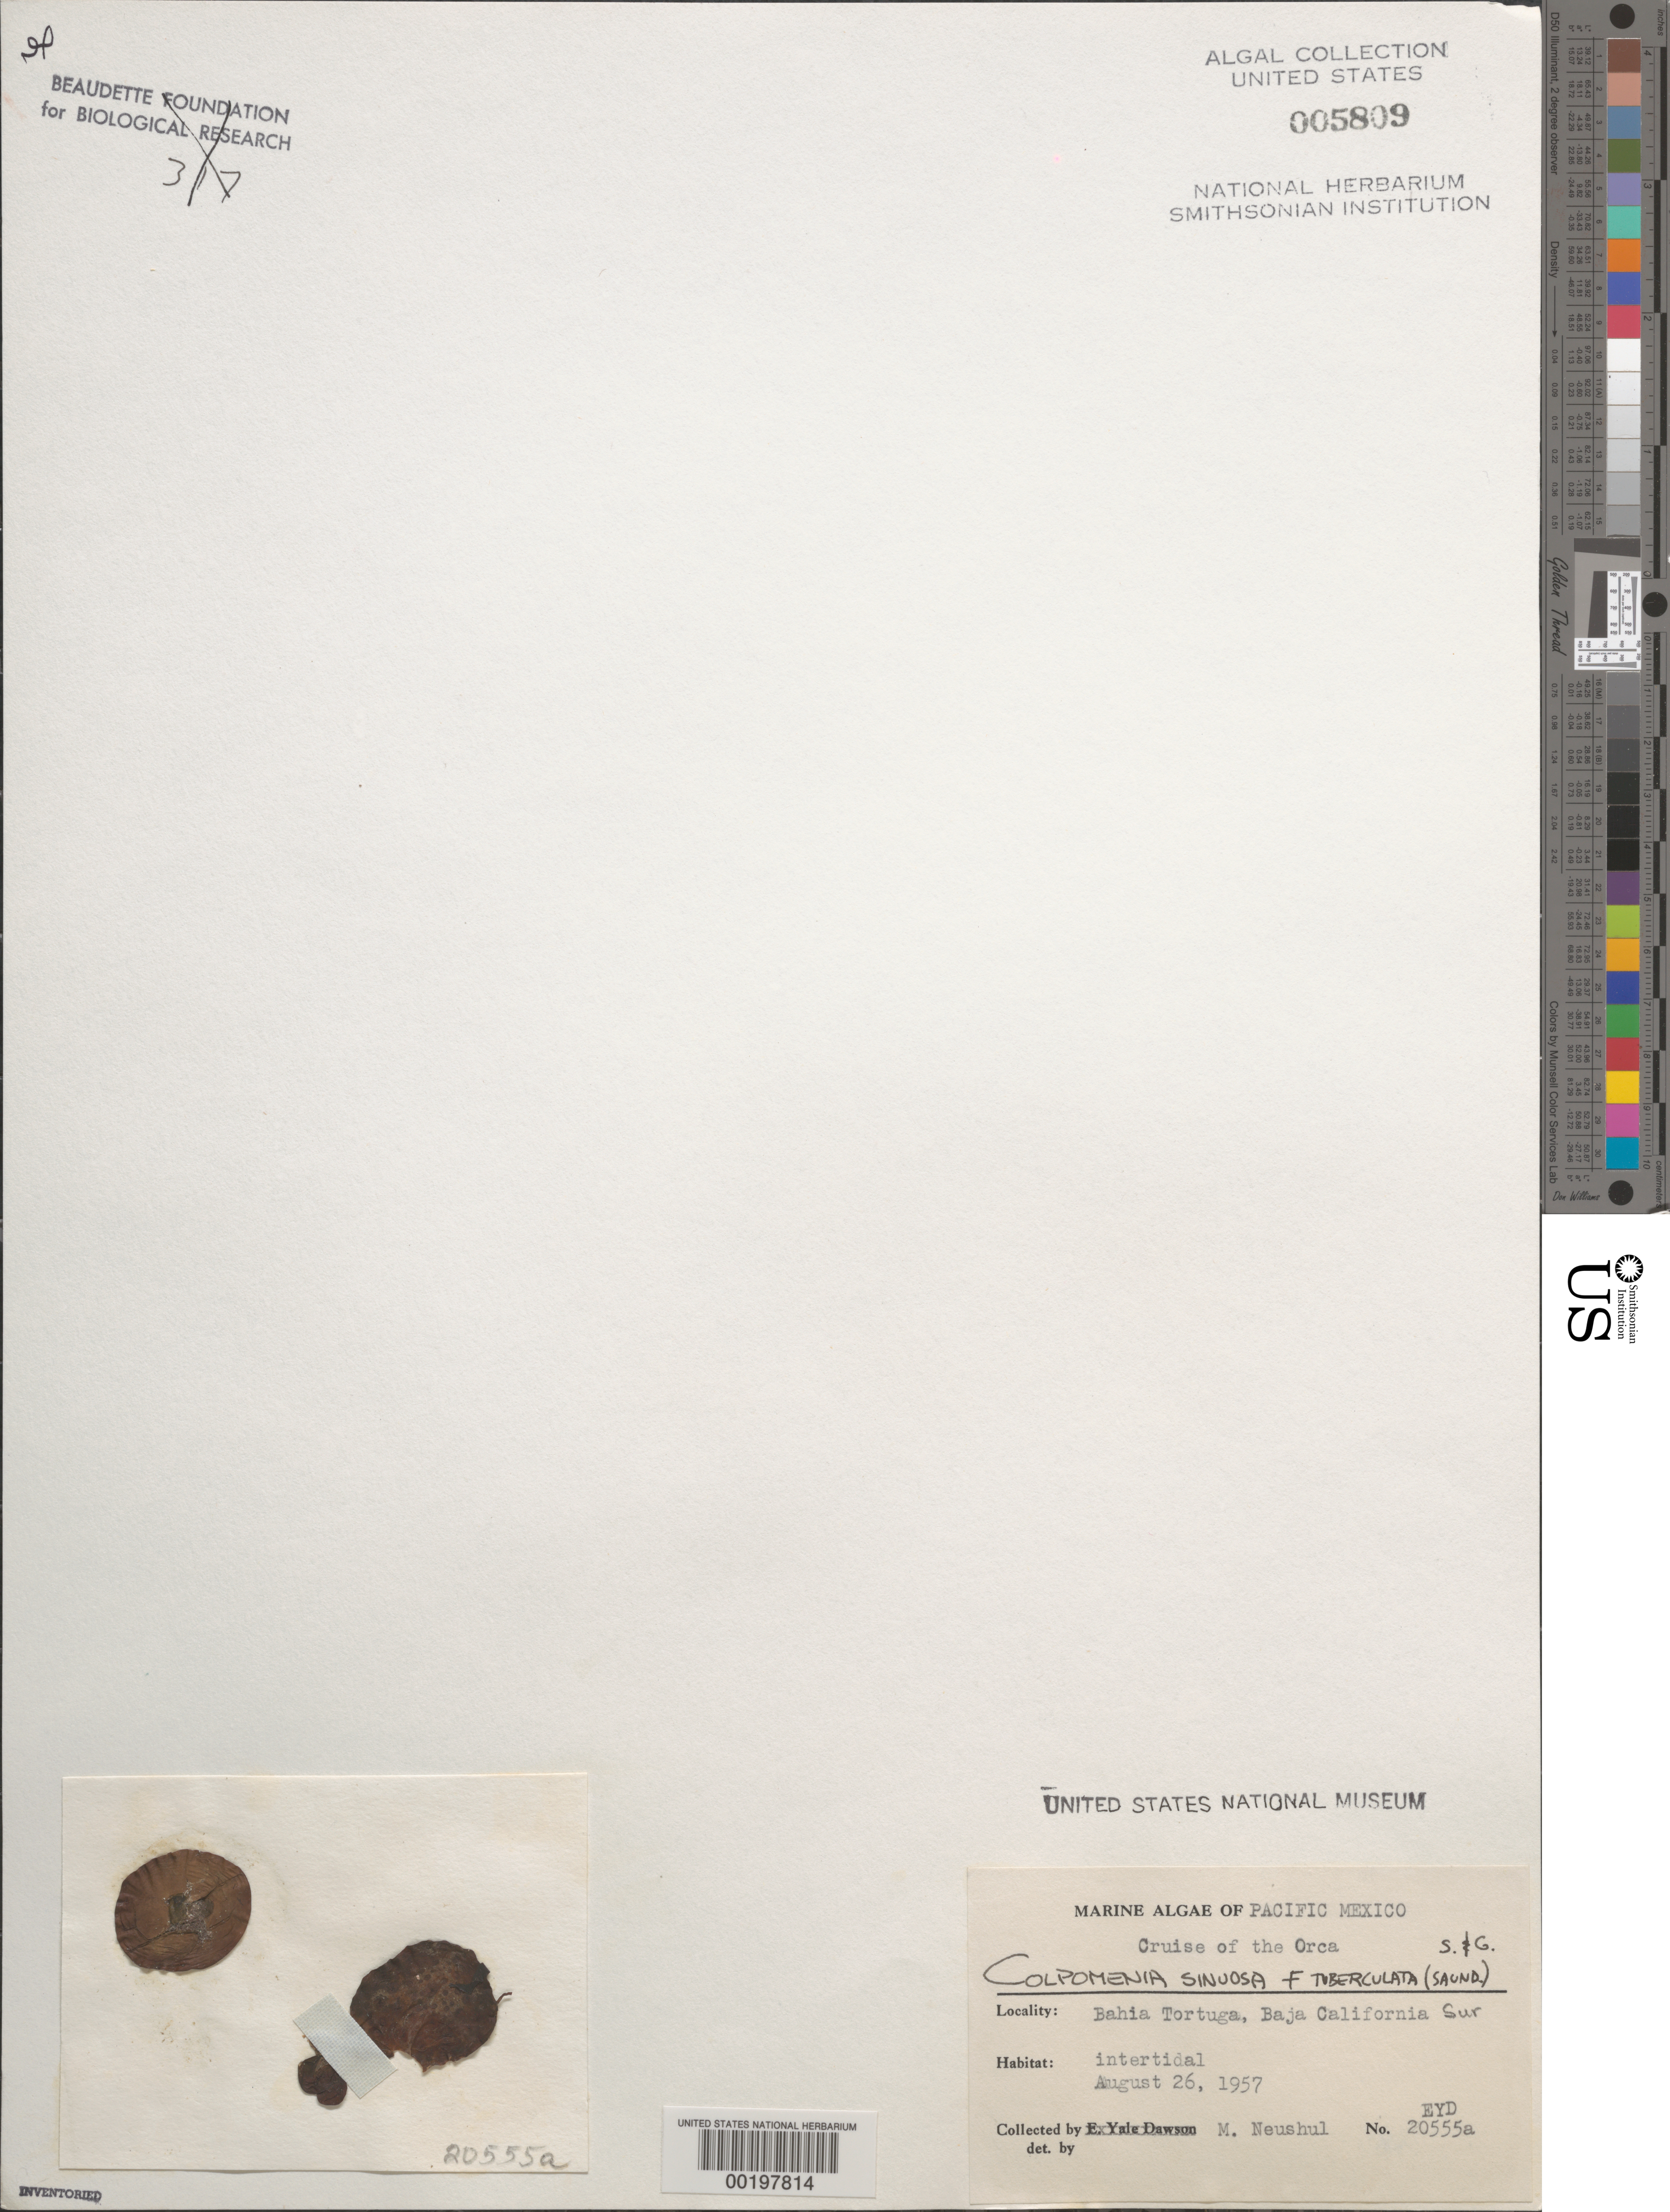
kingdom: Chromista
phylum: Ochrophyta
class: Phaeophyceae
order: Scytosiphonales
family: Scytosiphonaceae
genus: Colpomenia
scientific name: Colpomenia sinuosa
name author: (K. Mert. ex Roth) Derbes & Solier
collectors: M. Neushul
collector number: EYD 20555a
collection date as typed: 26 Aug 1957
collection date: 1957-08-26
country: Mexico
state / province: Baja California Sur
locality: Bahia Tortuga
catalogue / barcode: US 5809